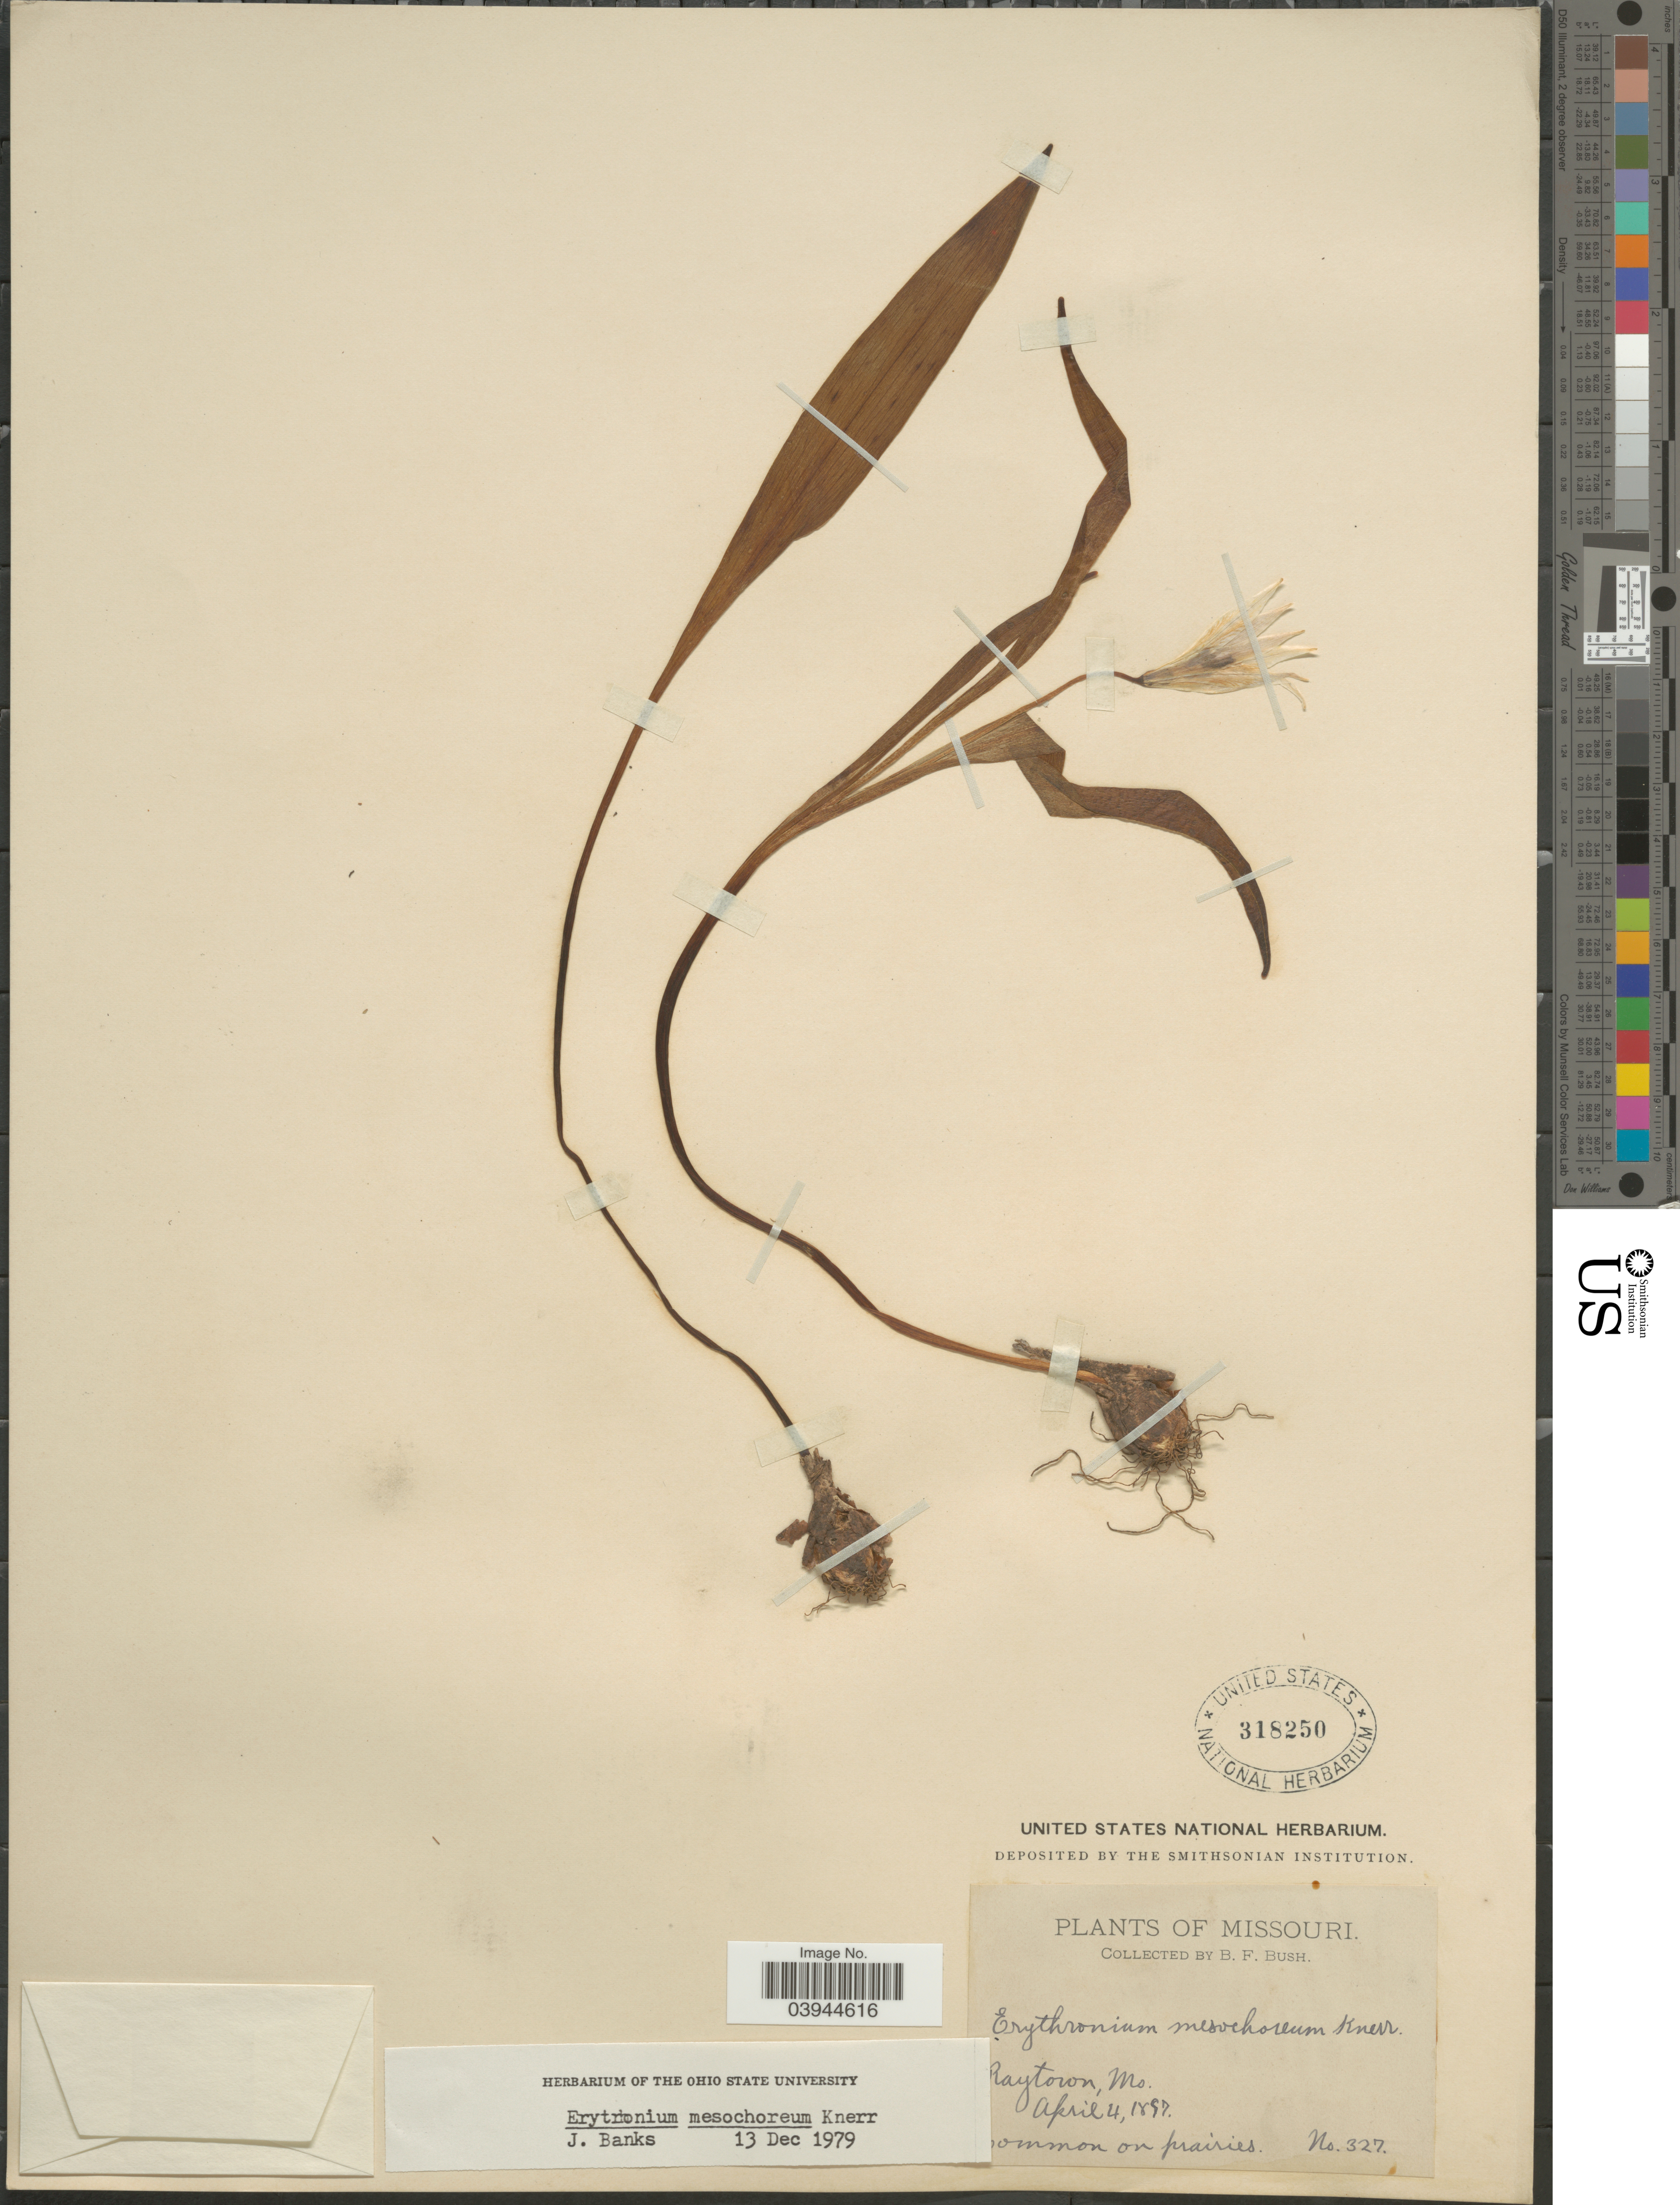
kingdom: Plantae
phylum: Tracheophyta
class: Liliopsida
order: Liliales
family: Liliaceae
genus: Erythronium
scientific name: Erythronium mesochoreum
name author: Knerr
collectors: B. F. Bush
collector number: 327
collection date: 1897-04-04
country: United States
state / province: Missouri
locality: Raytown.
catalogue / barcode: US 318250